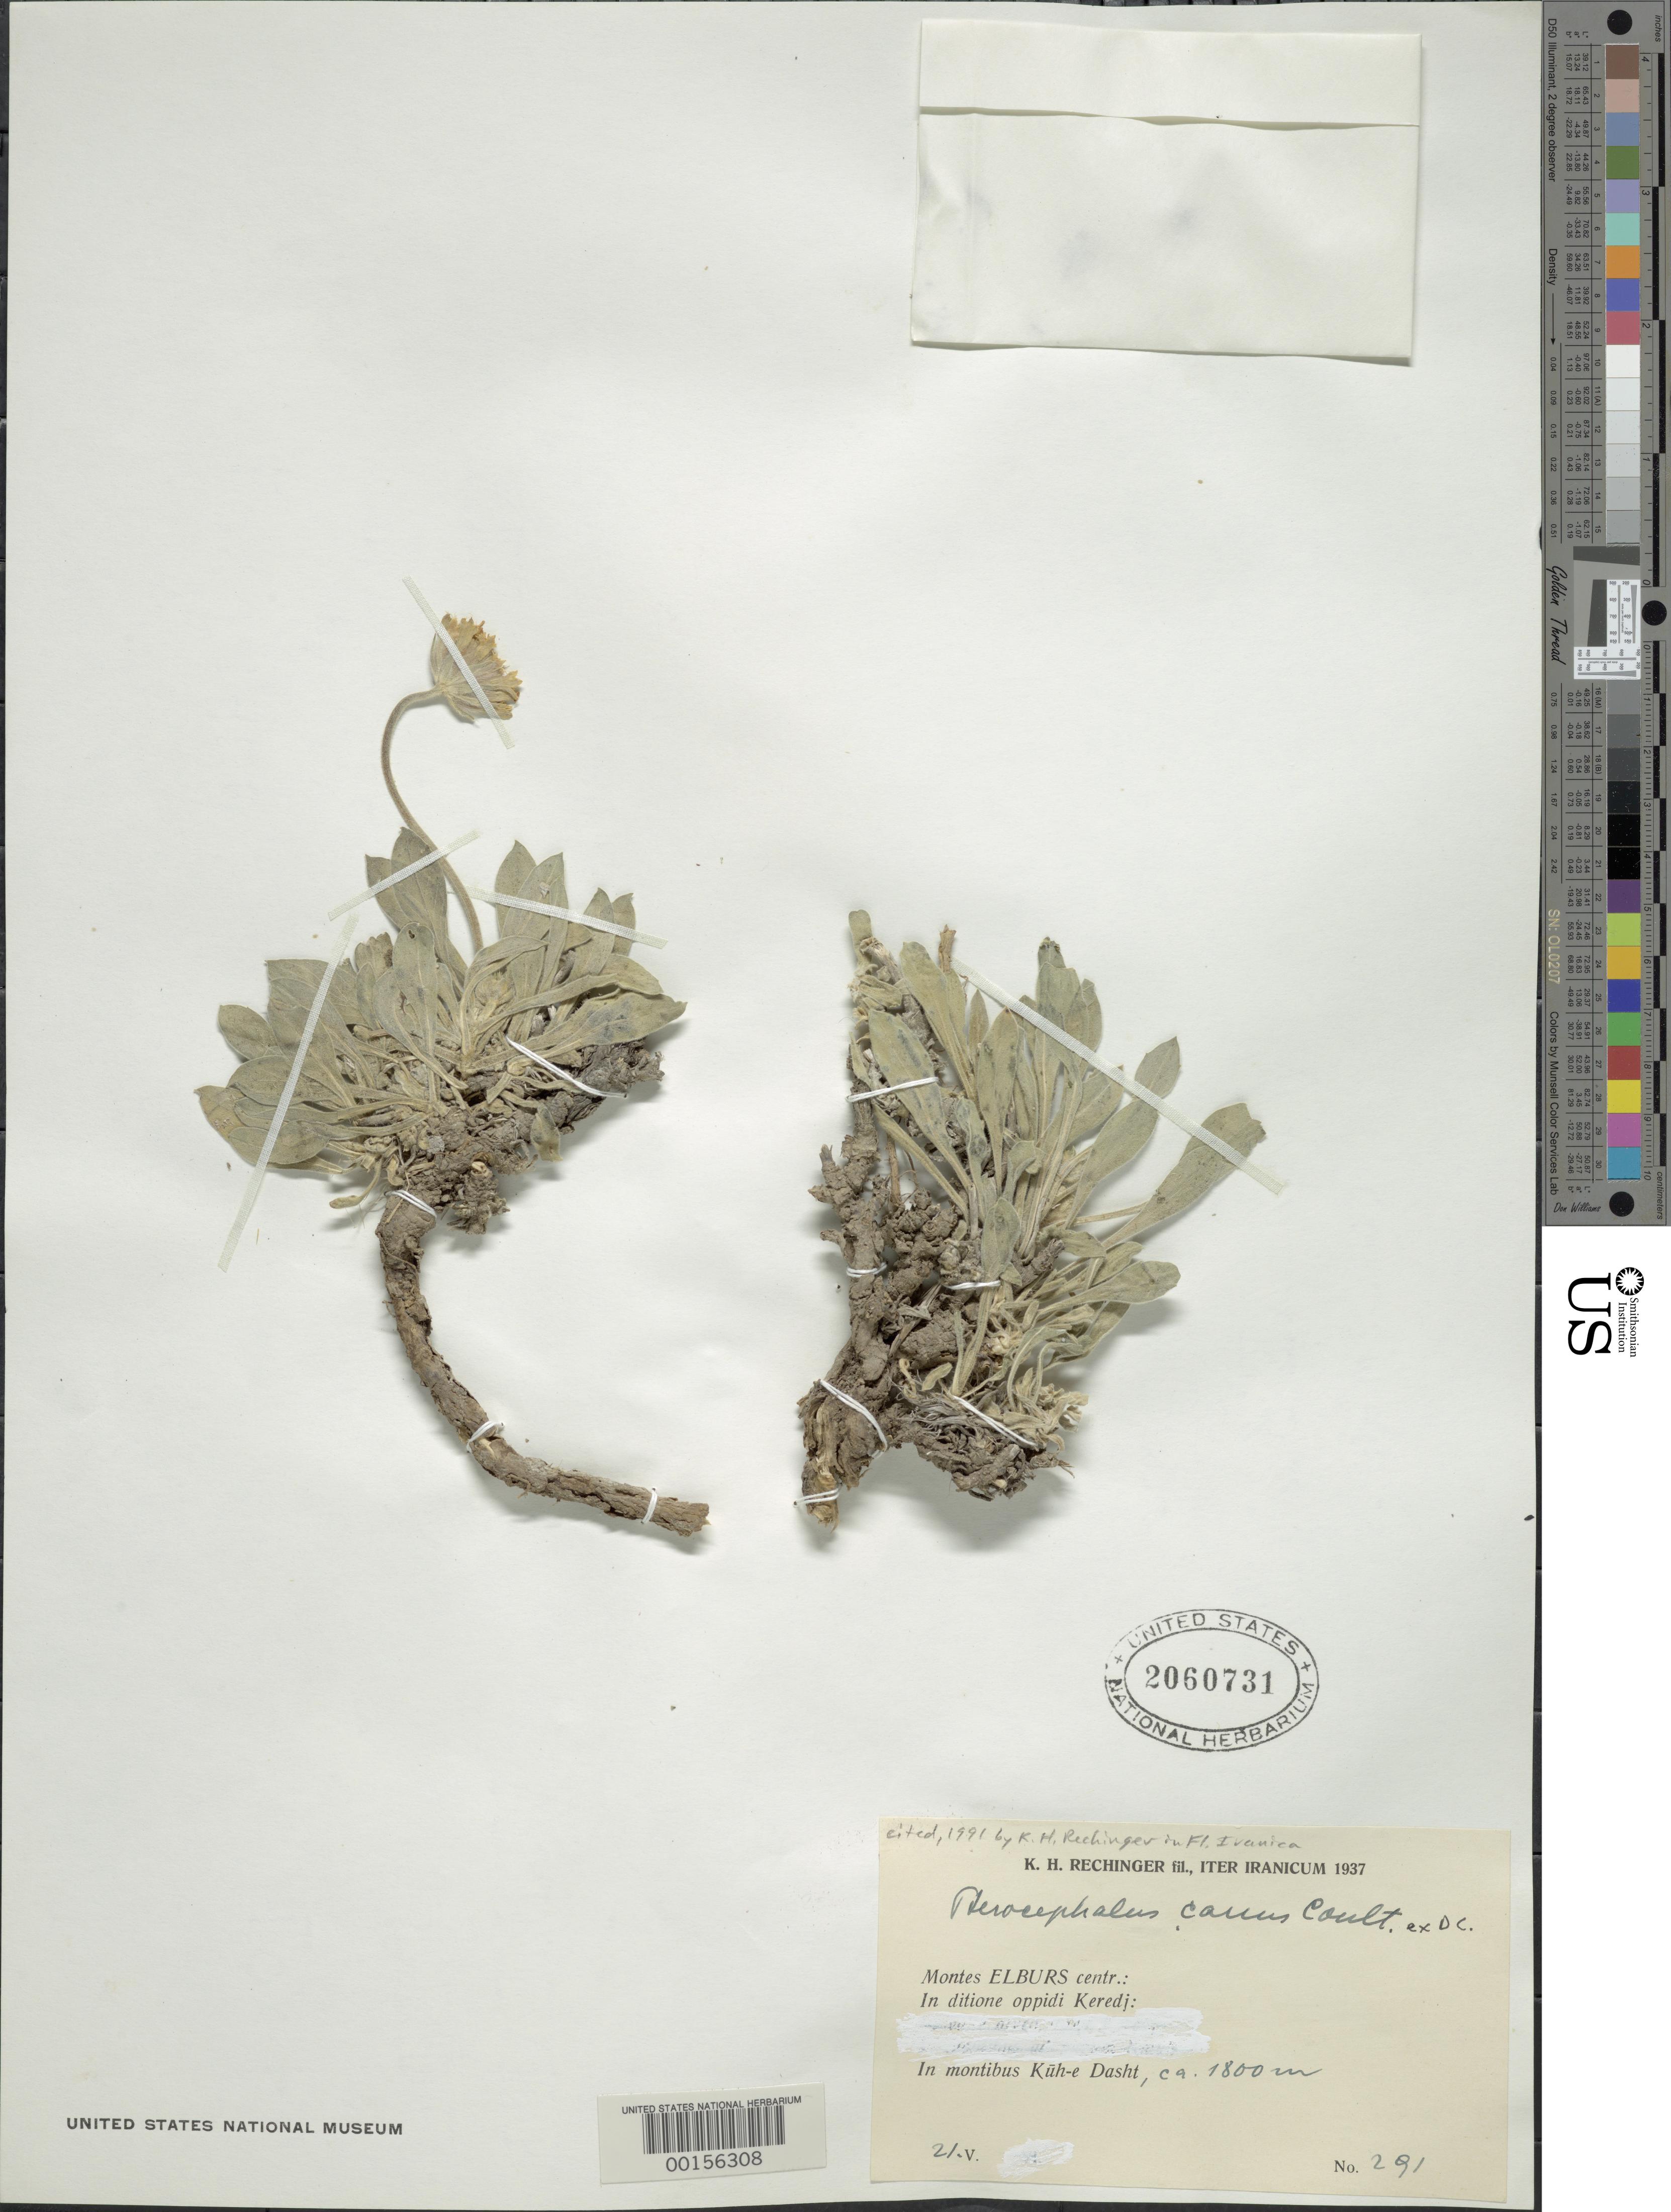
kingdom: Plantae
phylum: Tracheophyta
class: Magnoliopsida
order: Lamiales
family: Acanthaceae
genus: Pteracanthus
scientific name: Pteracanthus canus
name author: Coult. ex DC.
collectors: K. H. Rechinger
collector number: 291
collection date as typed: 02 May 1937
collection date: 1937-05-02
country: Iran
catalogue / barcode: US 2060731